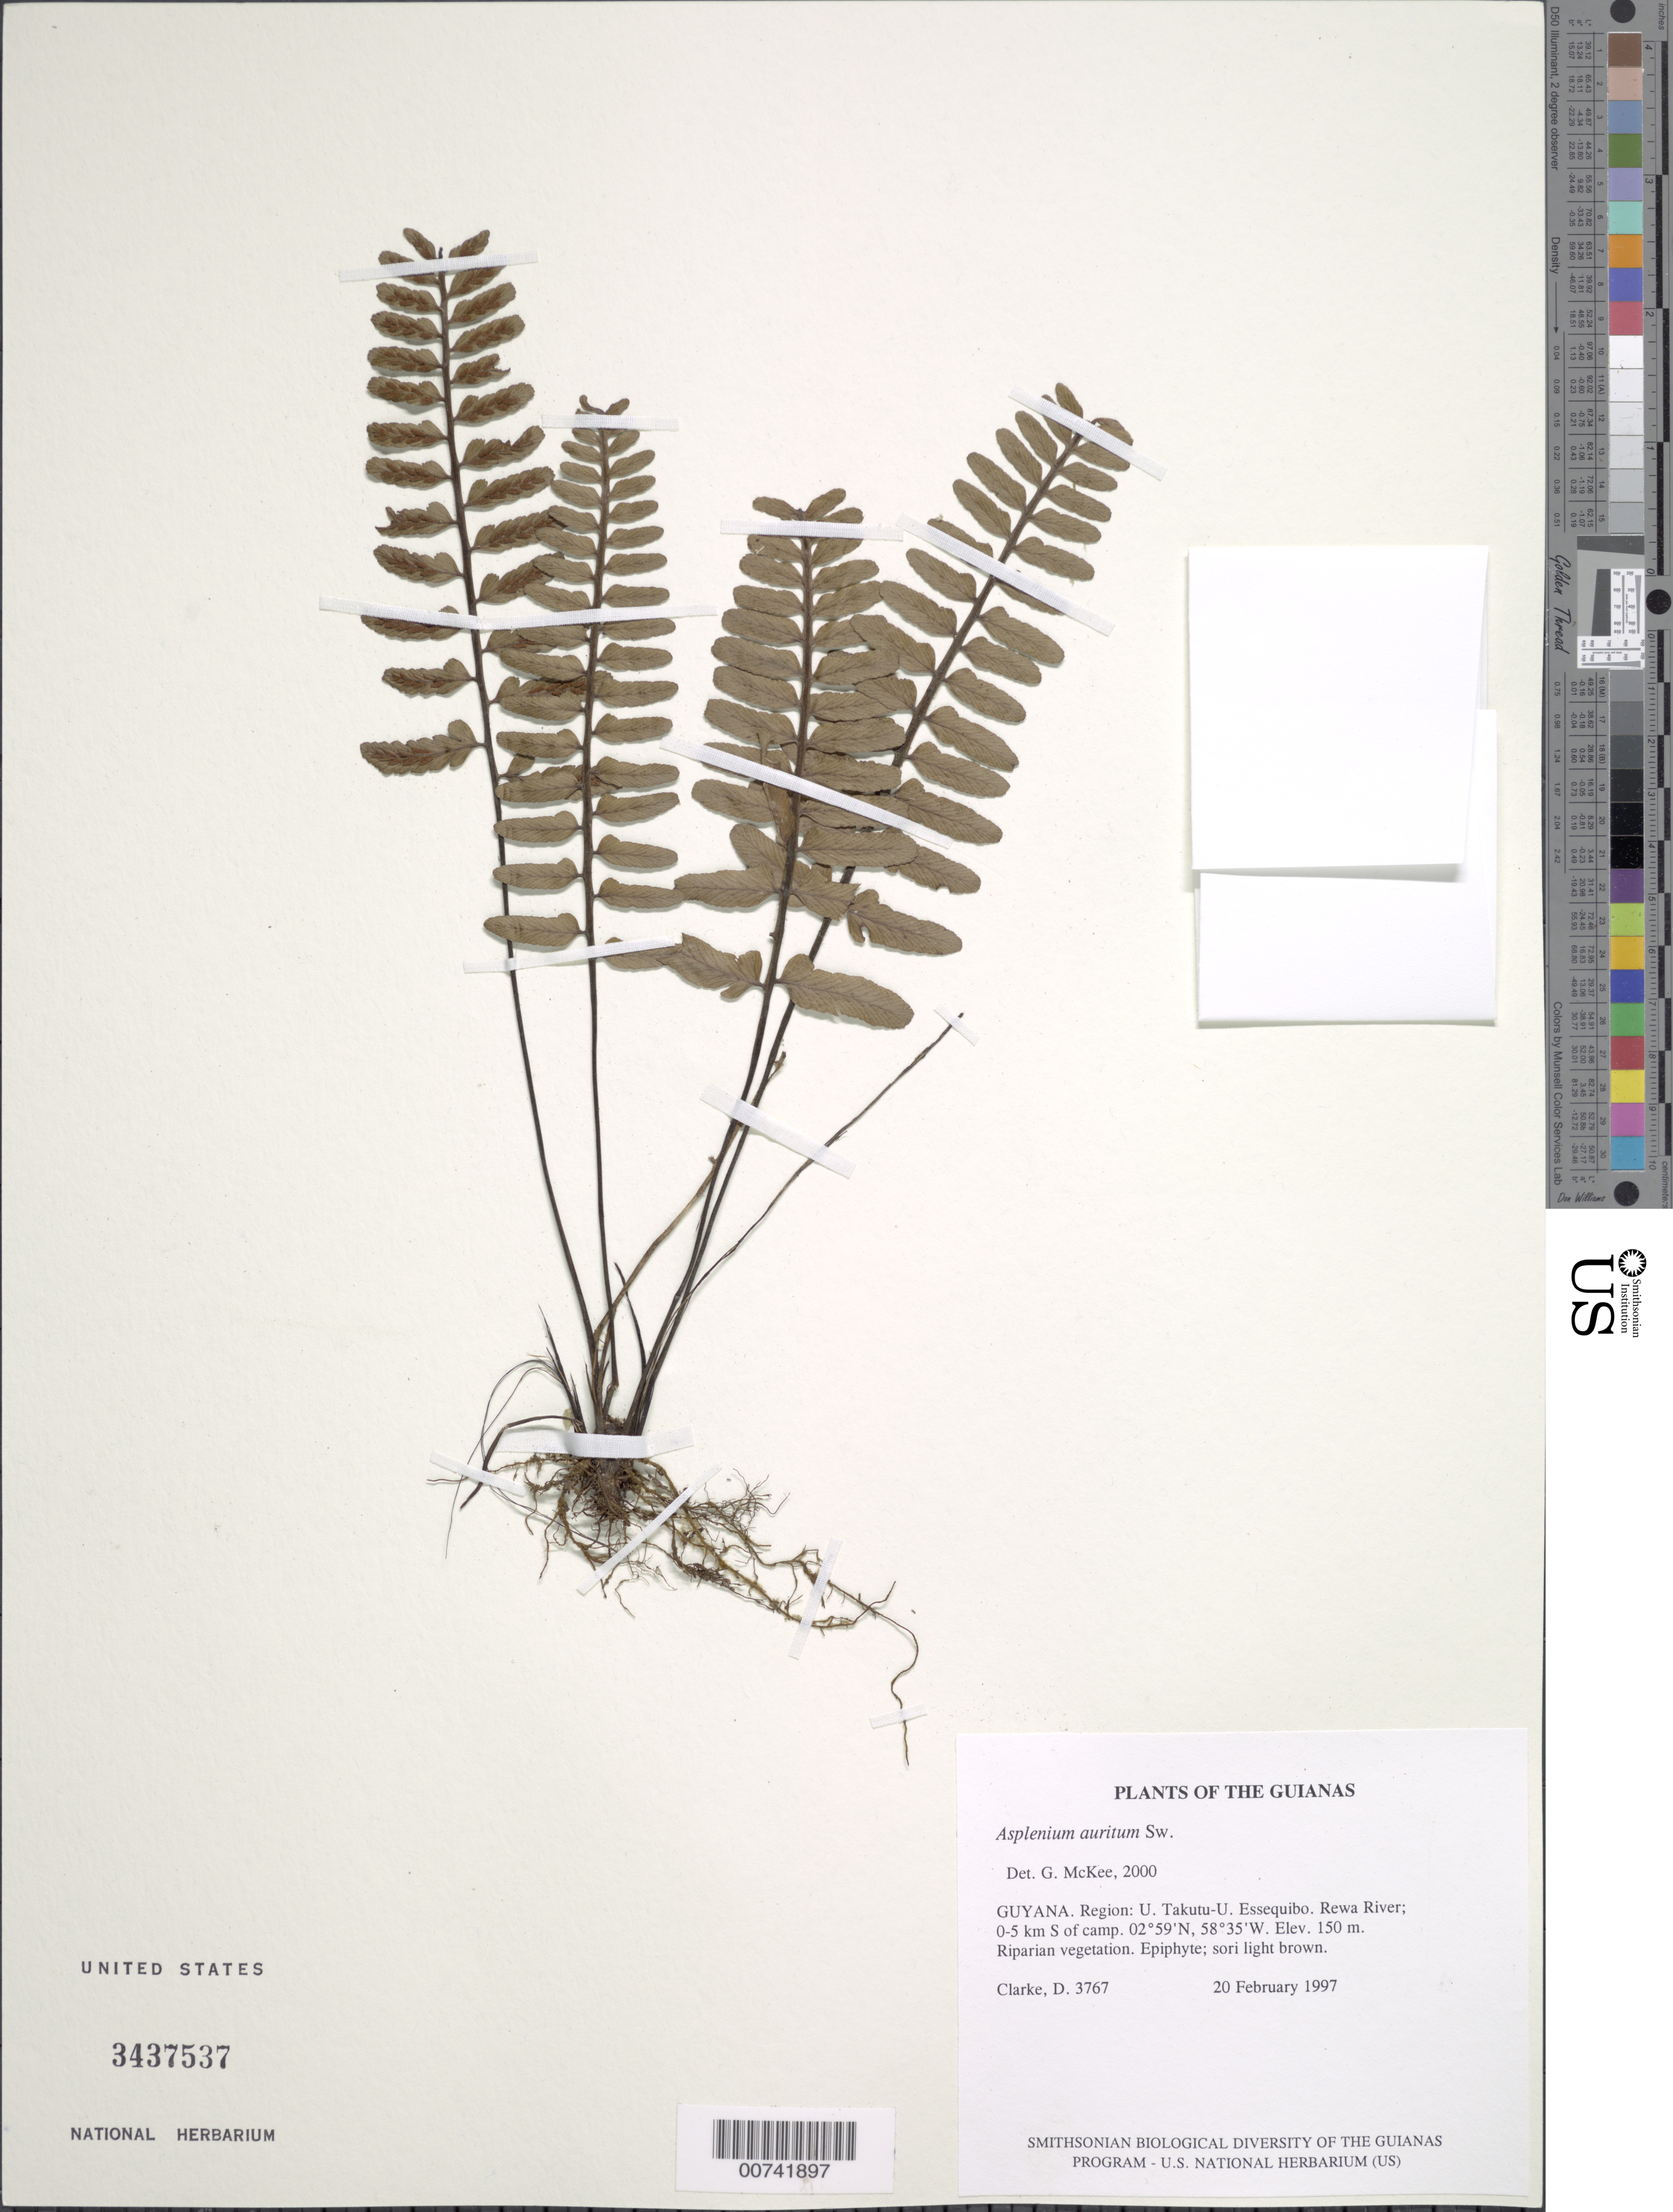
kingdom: Plantae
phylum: Tracheophyta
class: Polypodiopsida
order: Polypodiales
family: Aspleniaceae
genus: Asplenium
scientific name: Asplenium auritum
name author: Sw.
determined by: McKee, G. S., (US), NMNH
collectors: H. D. Clarke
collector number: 3767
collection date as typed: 20 February 1997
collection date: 1997-02-20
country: Guyana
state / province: U. Takutu-U. Essequibo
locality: Rewa River; 0-5 km S of camp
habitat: Riparian vegetation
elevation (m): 150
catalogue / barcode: US 3437537